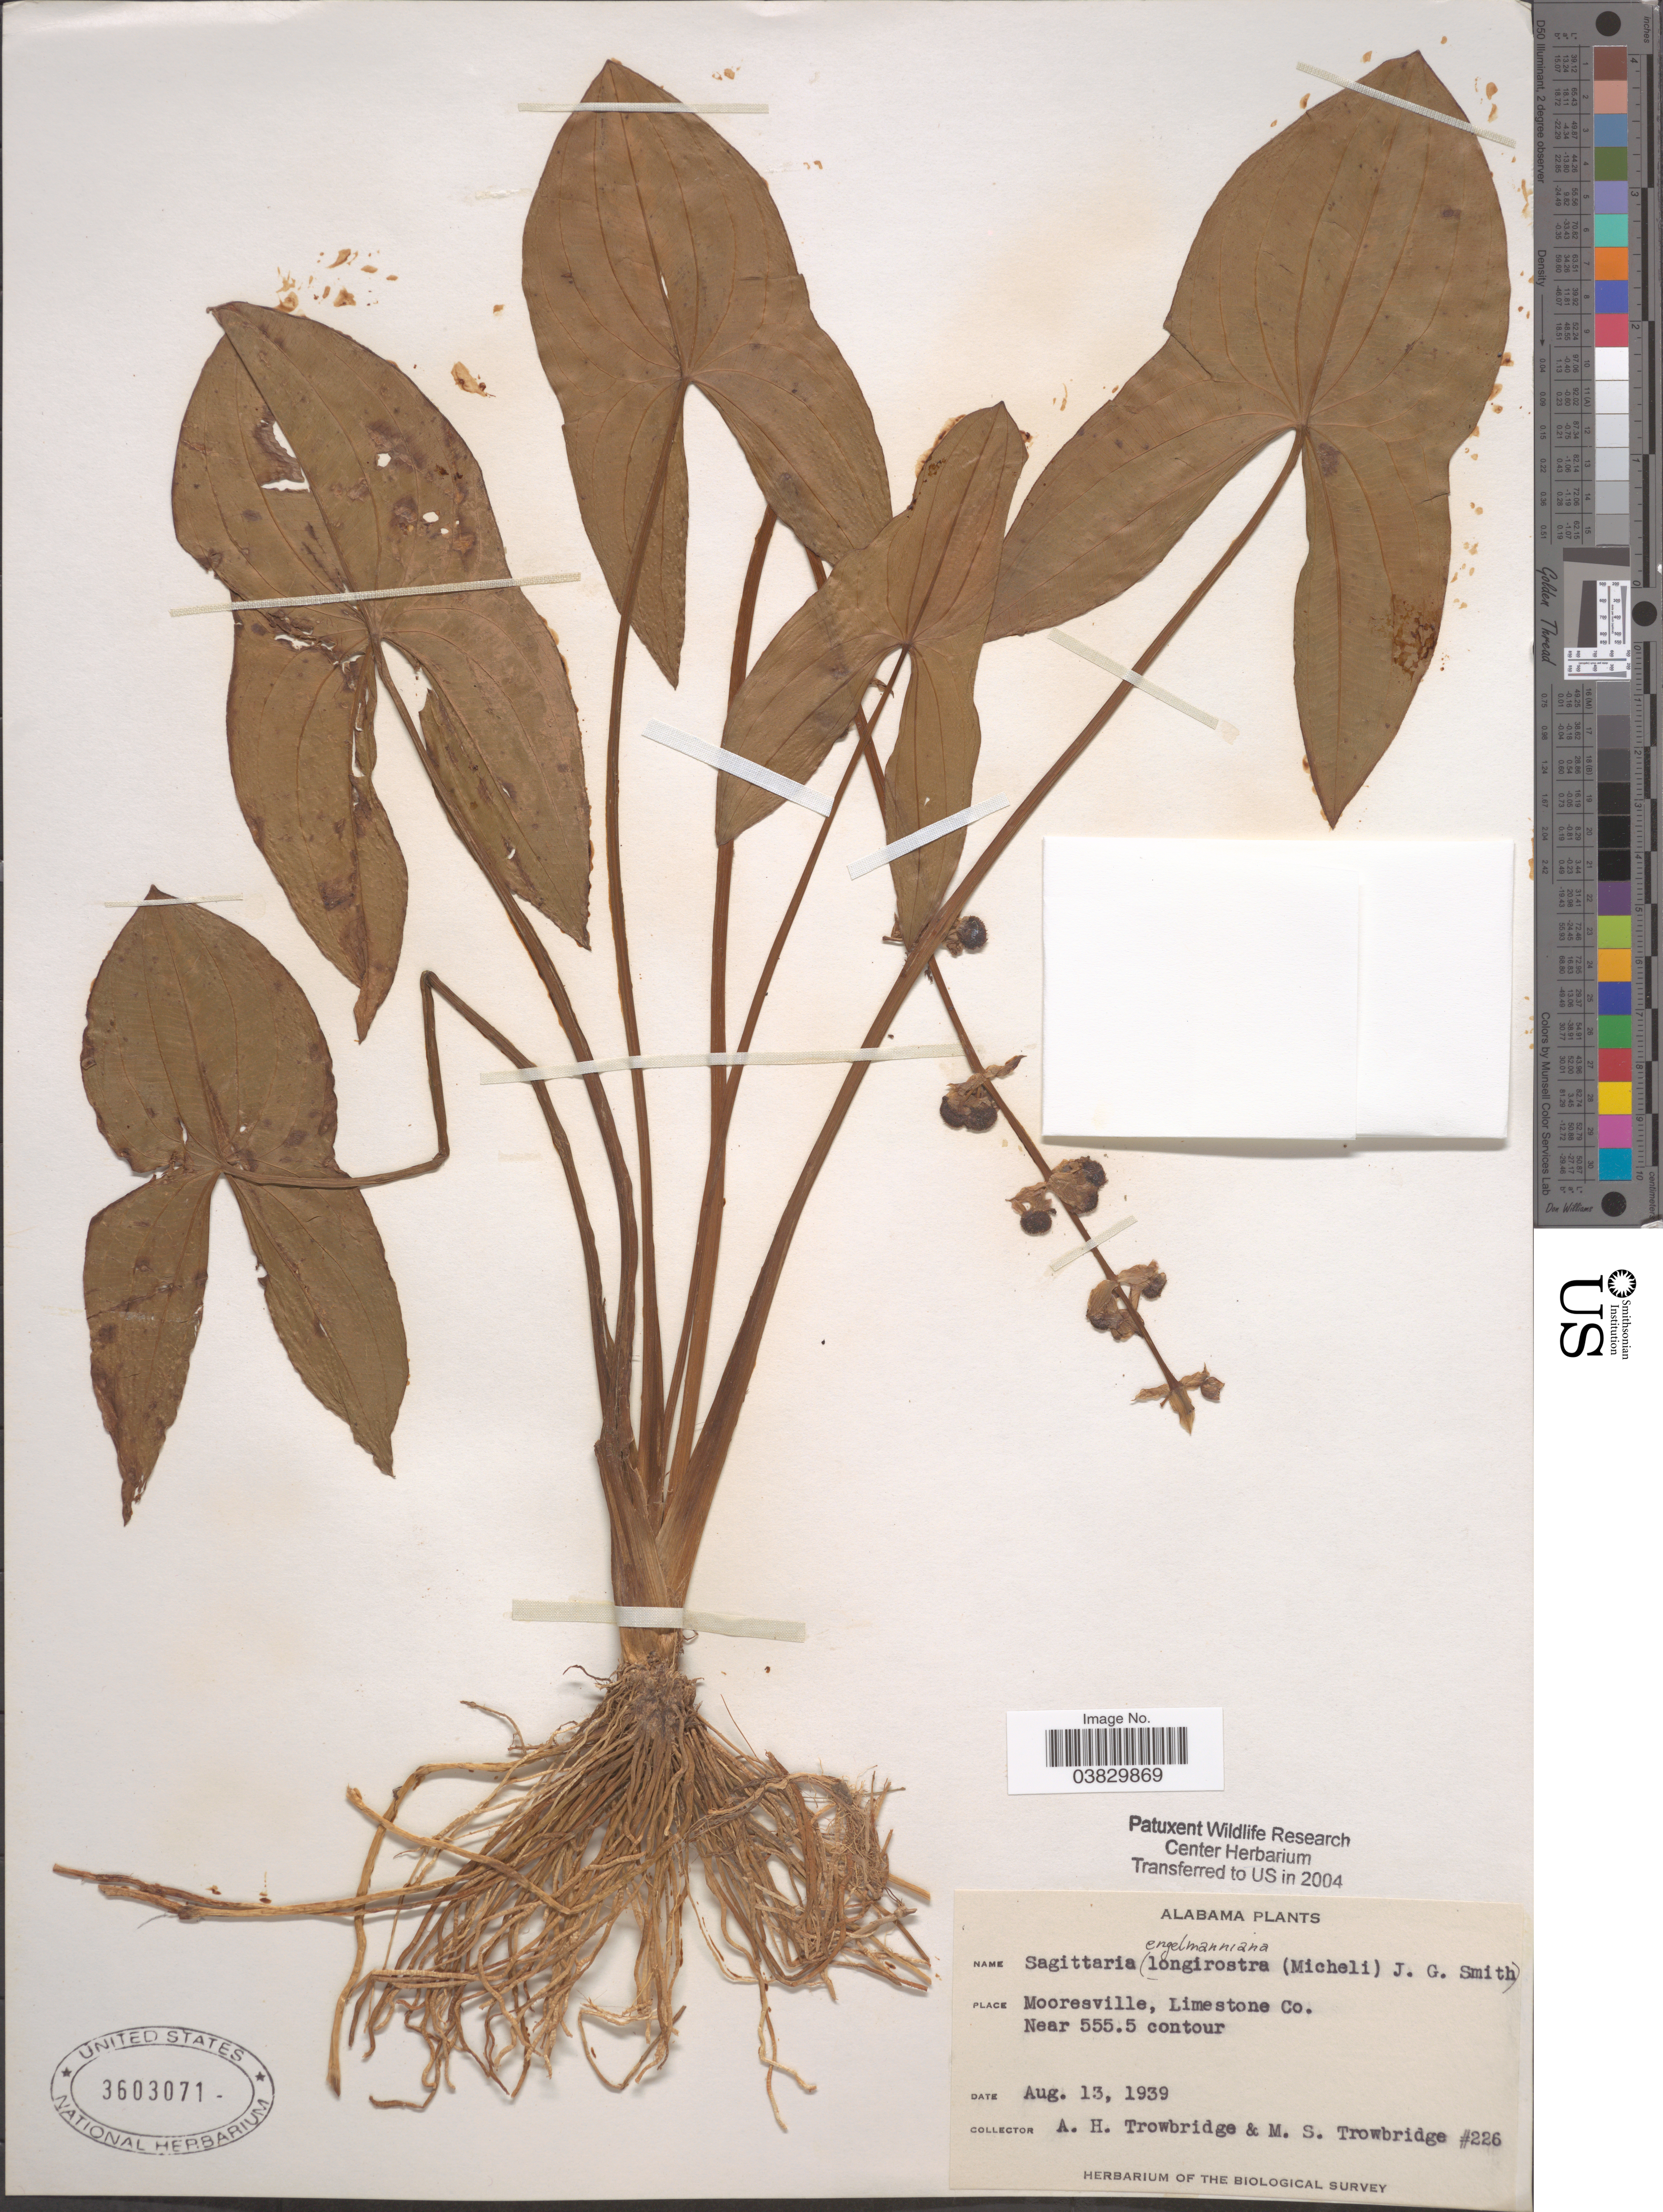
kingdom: Plantae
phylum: Tracheophyta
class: Liliopsida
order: Alismatales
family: Alismataceae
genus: Sagittaria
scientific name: Sagittaria engelmanniana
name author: J.G. Sm.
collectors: A. H. Trowbridge & M. Trowbridge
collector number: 226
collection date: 1939-08-13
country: United States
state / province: Alabama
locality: Mooresville, Limestone Co. Near 555.5 contour.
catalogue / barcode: US 3603071